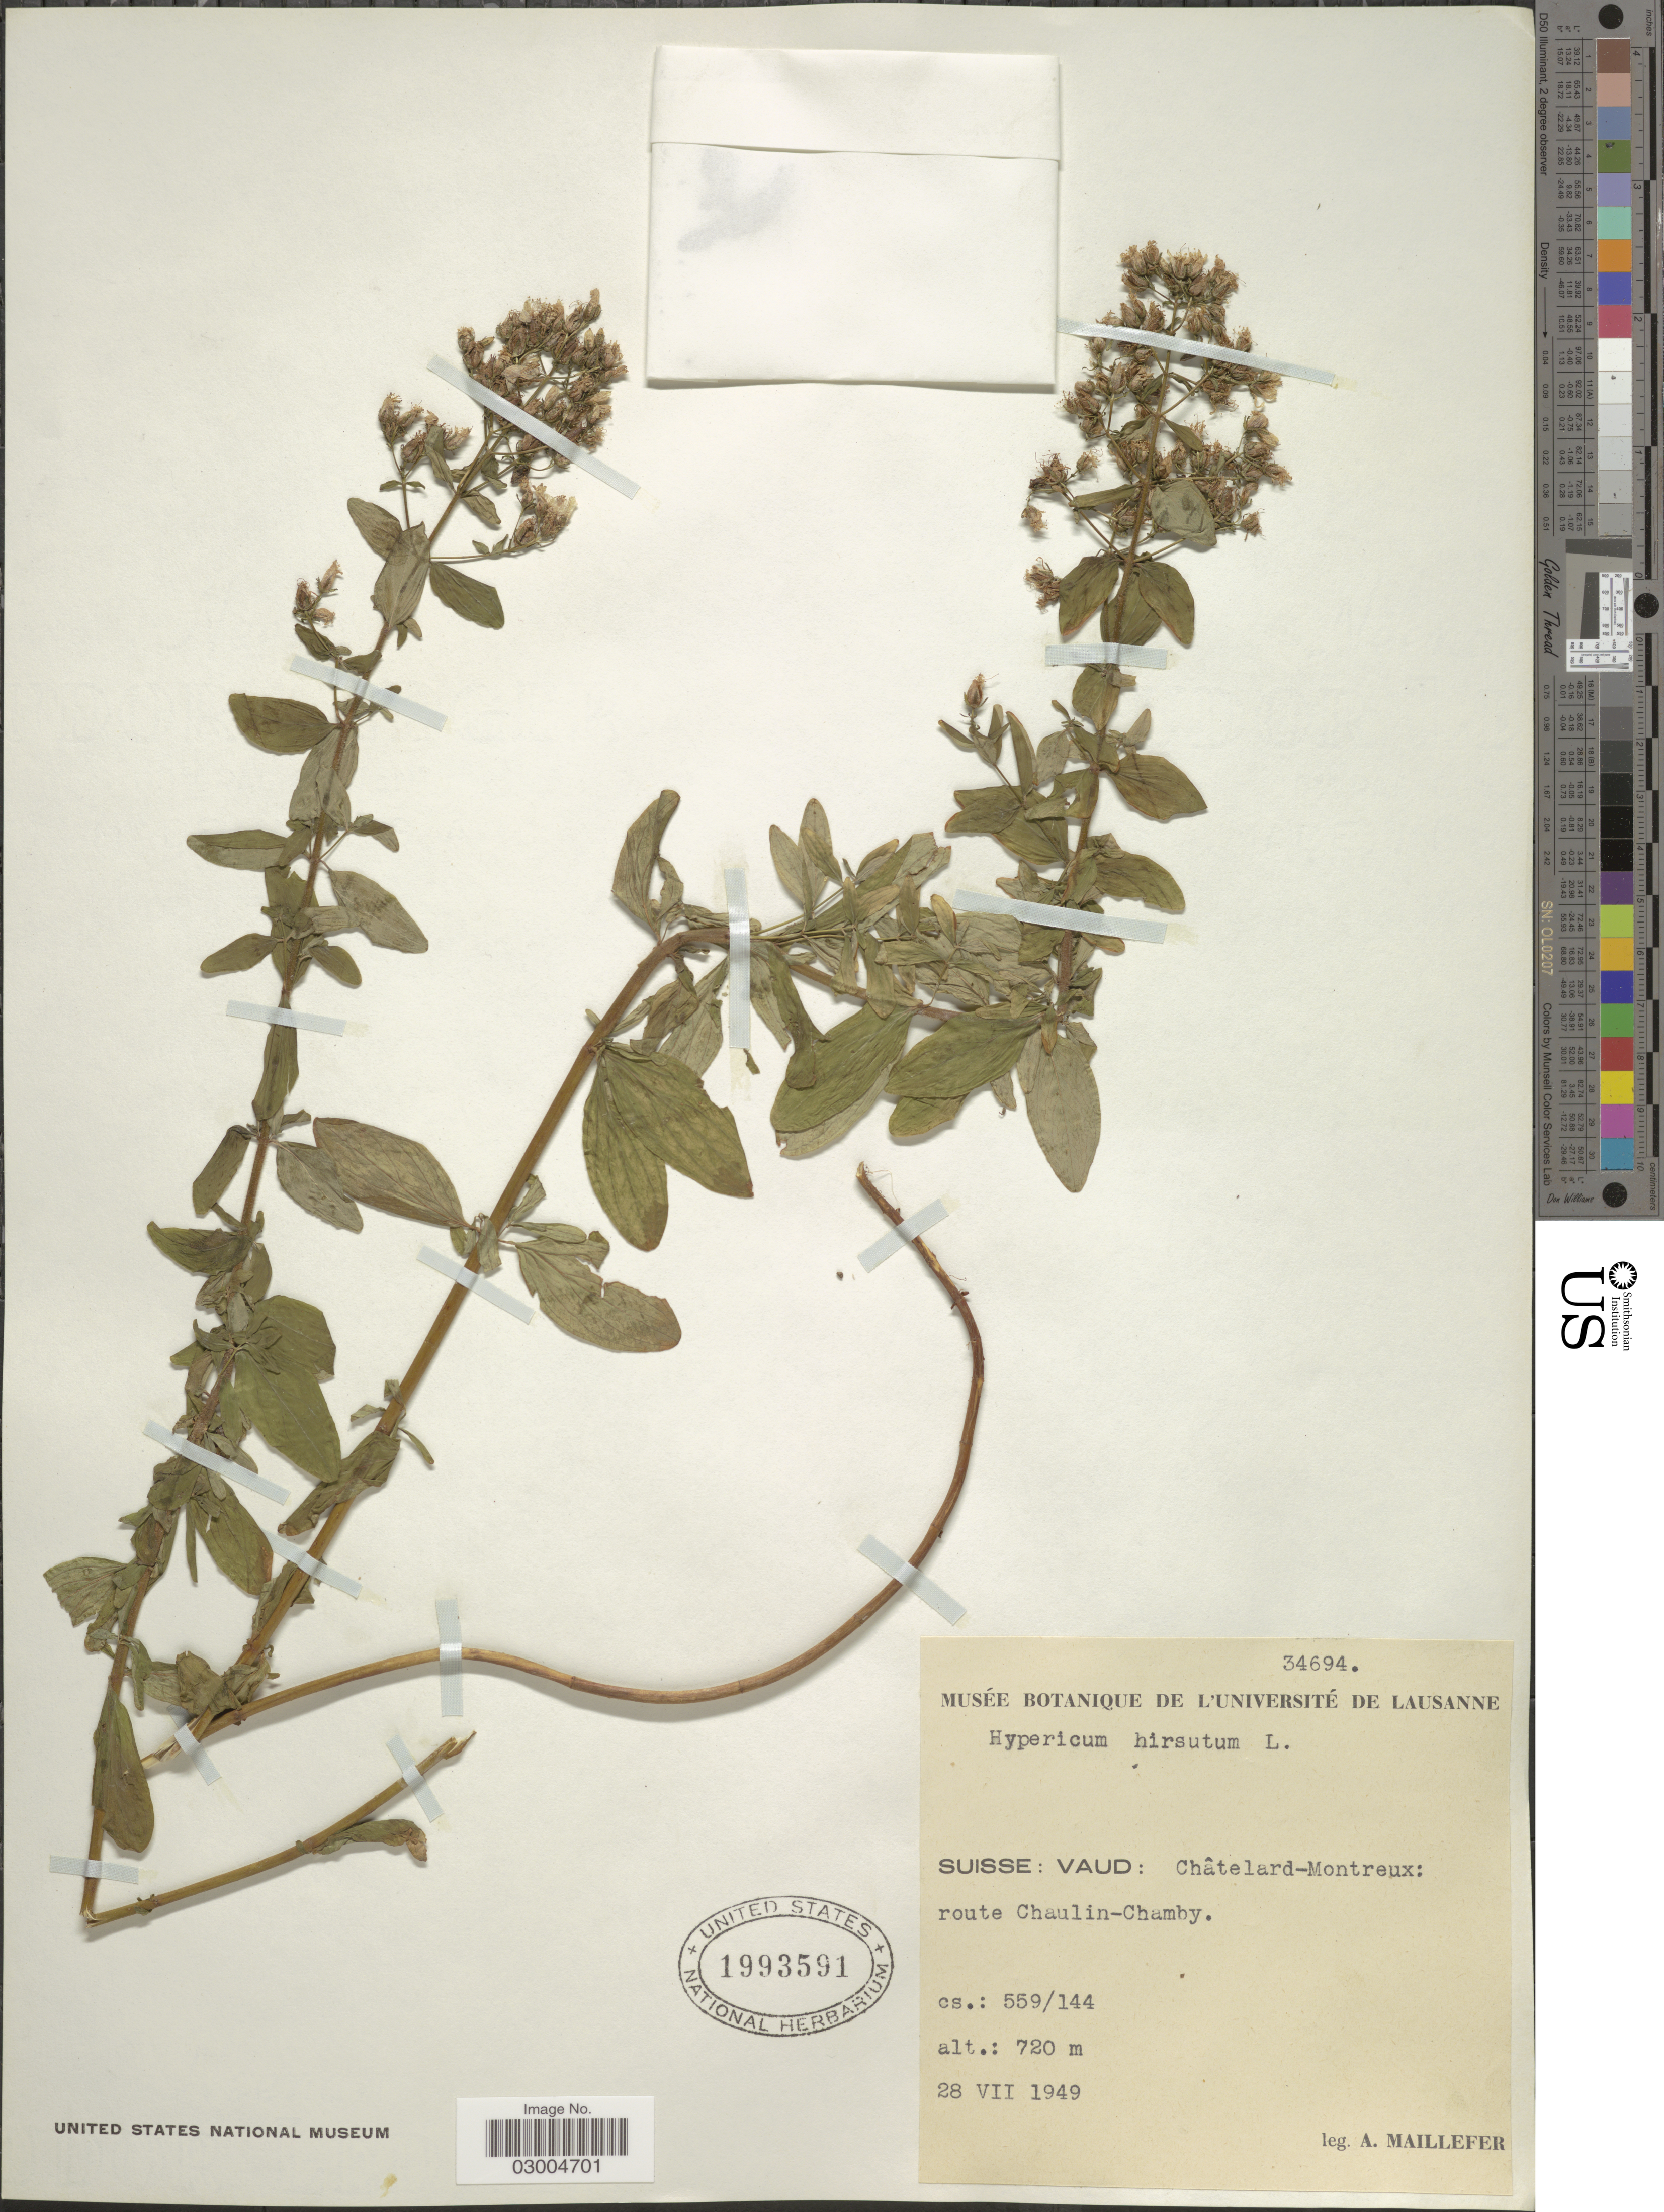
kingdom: Plantae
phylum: Tracheophyta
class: Magnoliopsida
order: Malpighiales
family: Hypericaceae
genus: Hypericum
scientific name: Hypericum hirsutum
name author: L.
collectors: A. Maillefer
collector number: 34694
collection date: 1949-07-28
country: Switzerland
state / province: Vaud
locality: Suisse: Châtelard-Montreux: route Chaulin-Chamby.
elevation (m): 720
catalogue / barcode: US 1993591